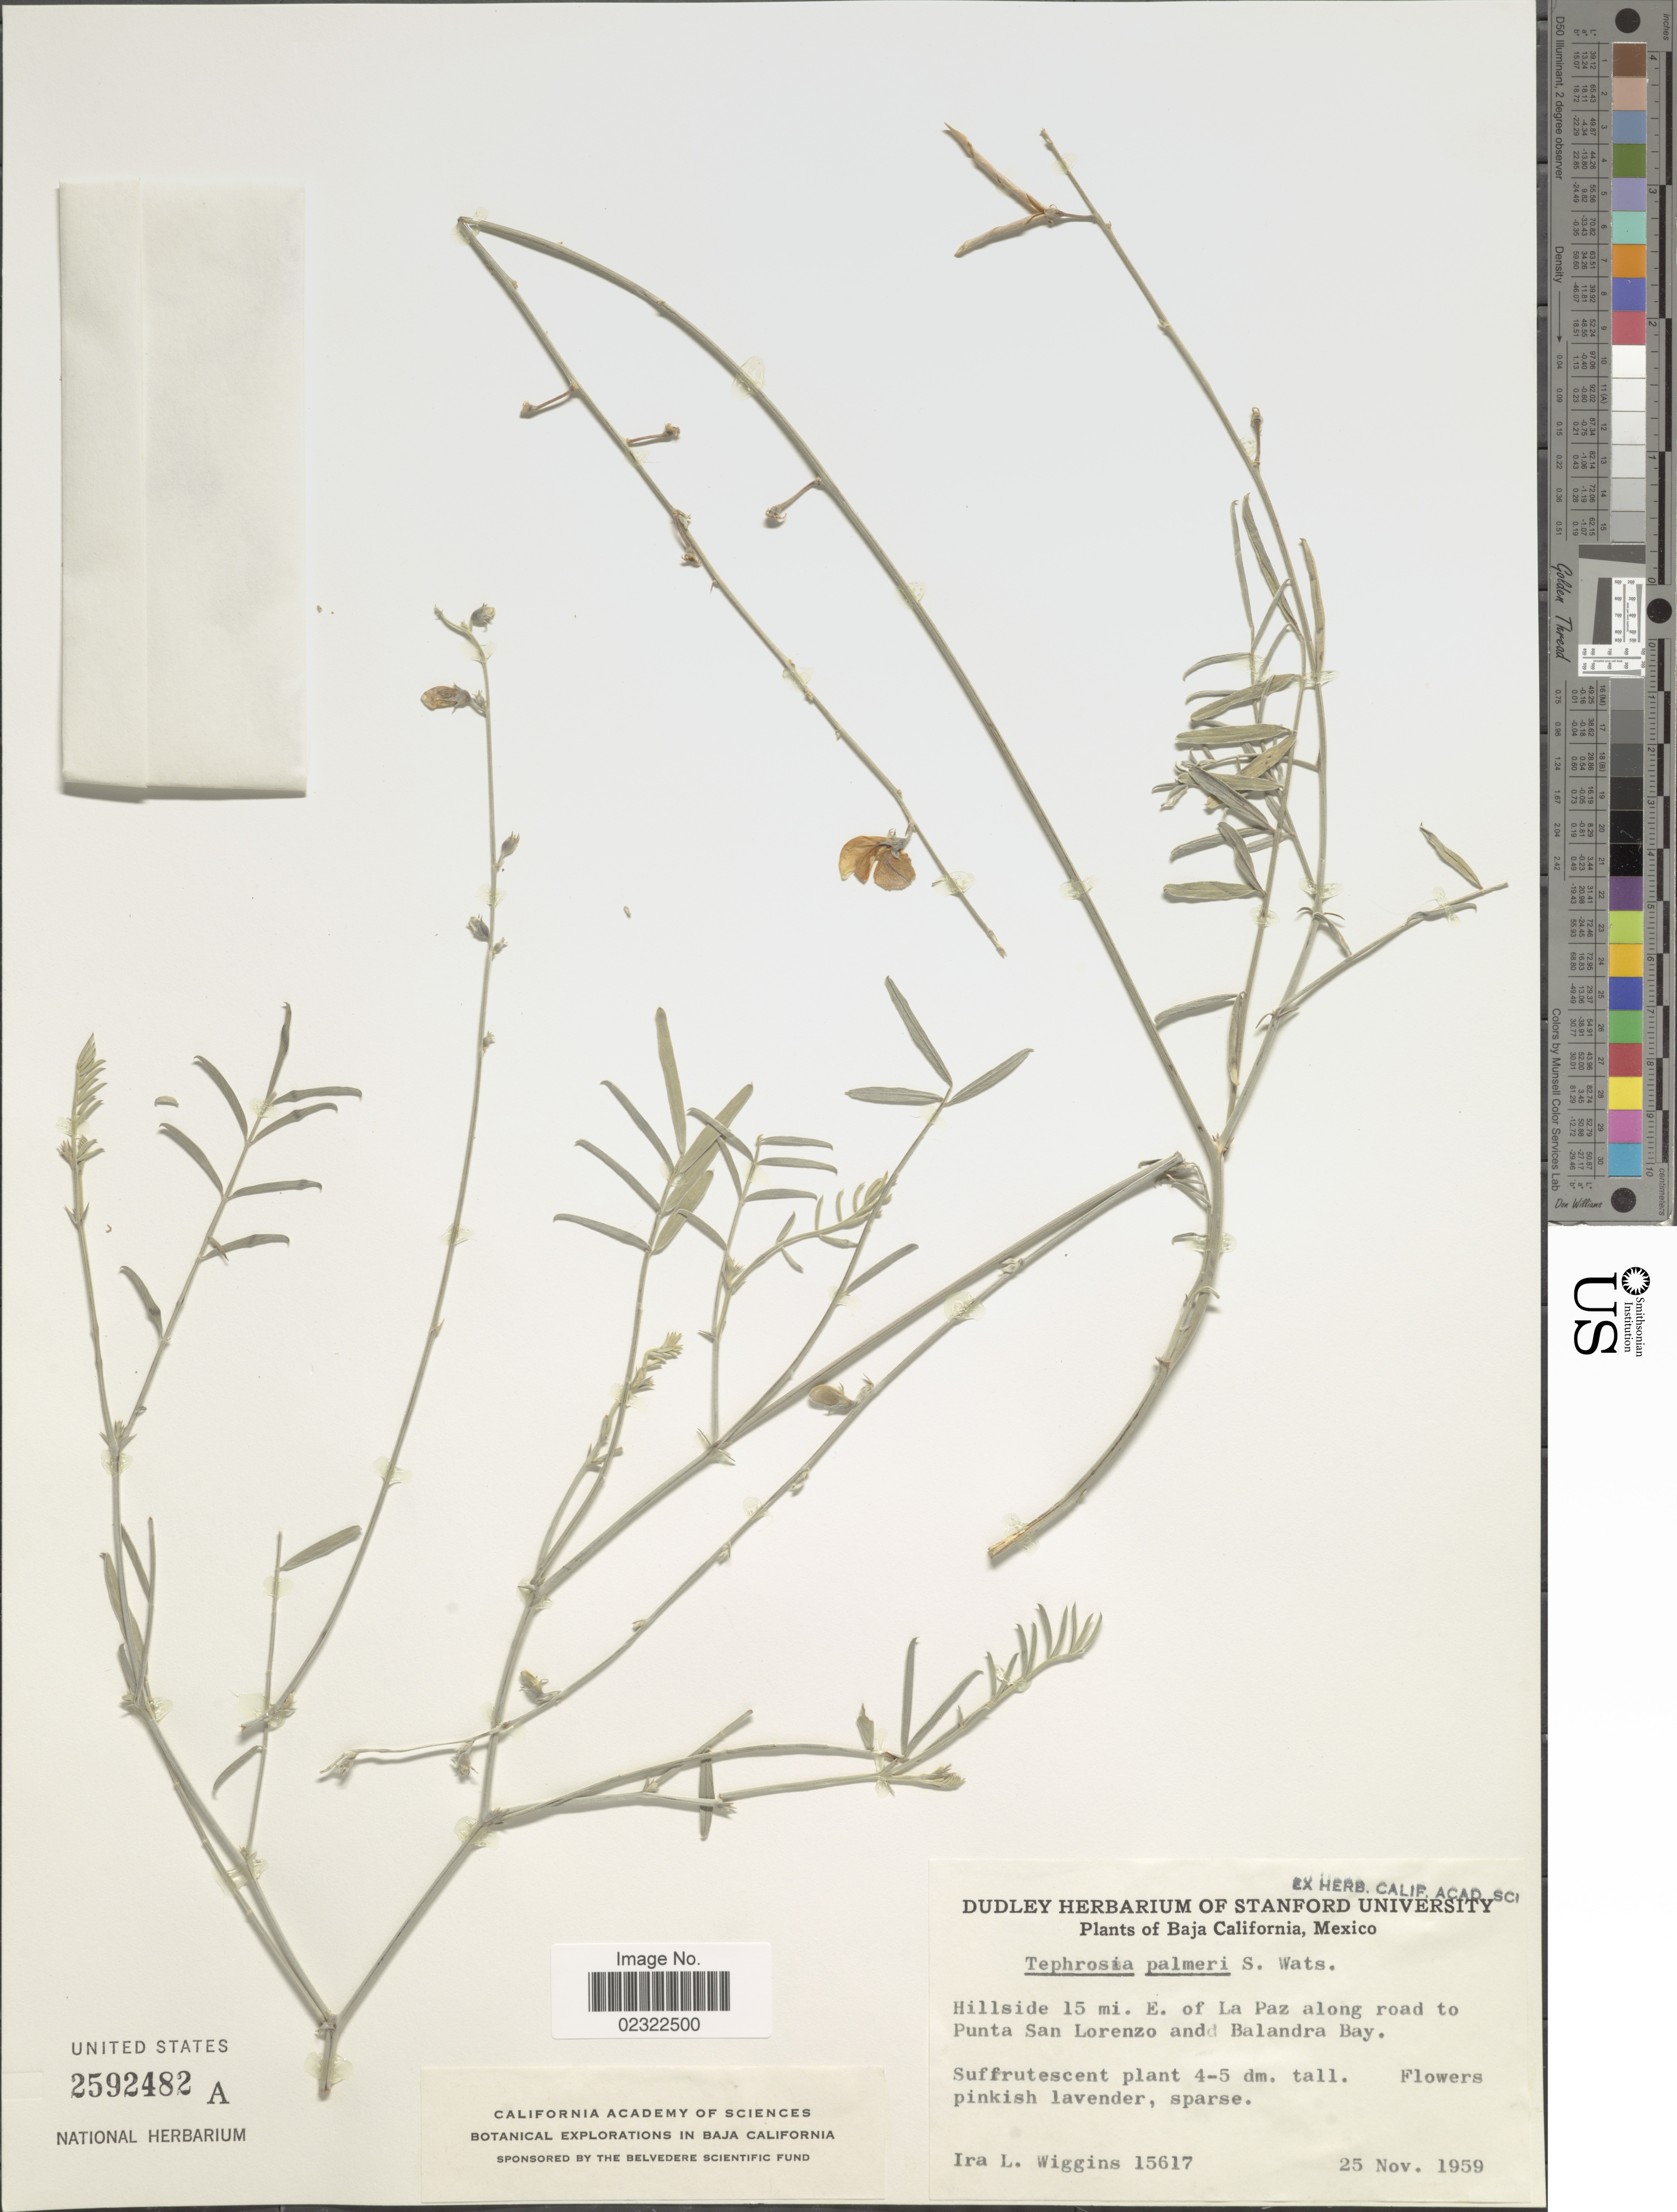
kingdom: Plantae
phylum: Tracheophyta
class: Magnoliopsida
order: Fabales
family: Fabaceae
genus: Tephrosia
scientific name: Tephrosia palmeri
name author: S. Watson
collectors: I. L. Wiggins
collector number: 15617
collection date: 1959-11-25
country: Mexico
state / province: Baja California Sur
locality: Baja California, Mexico. Hillside 15 mi. E of La Paz along road to Punta San Lorenzo and Balandra Bay.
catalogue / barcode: US 2592482A